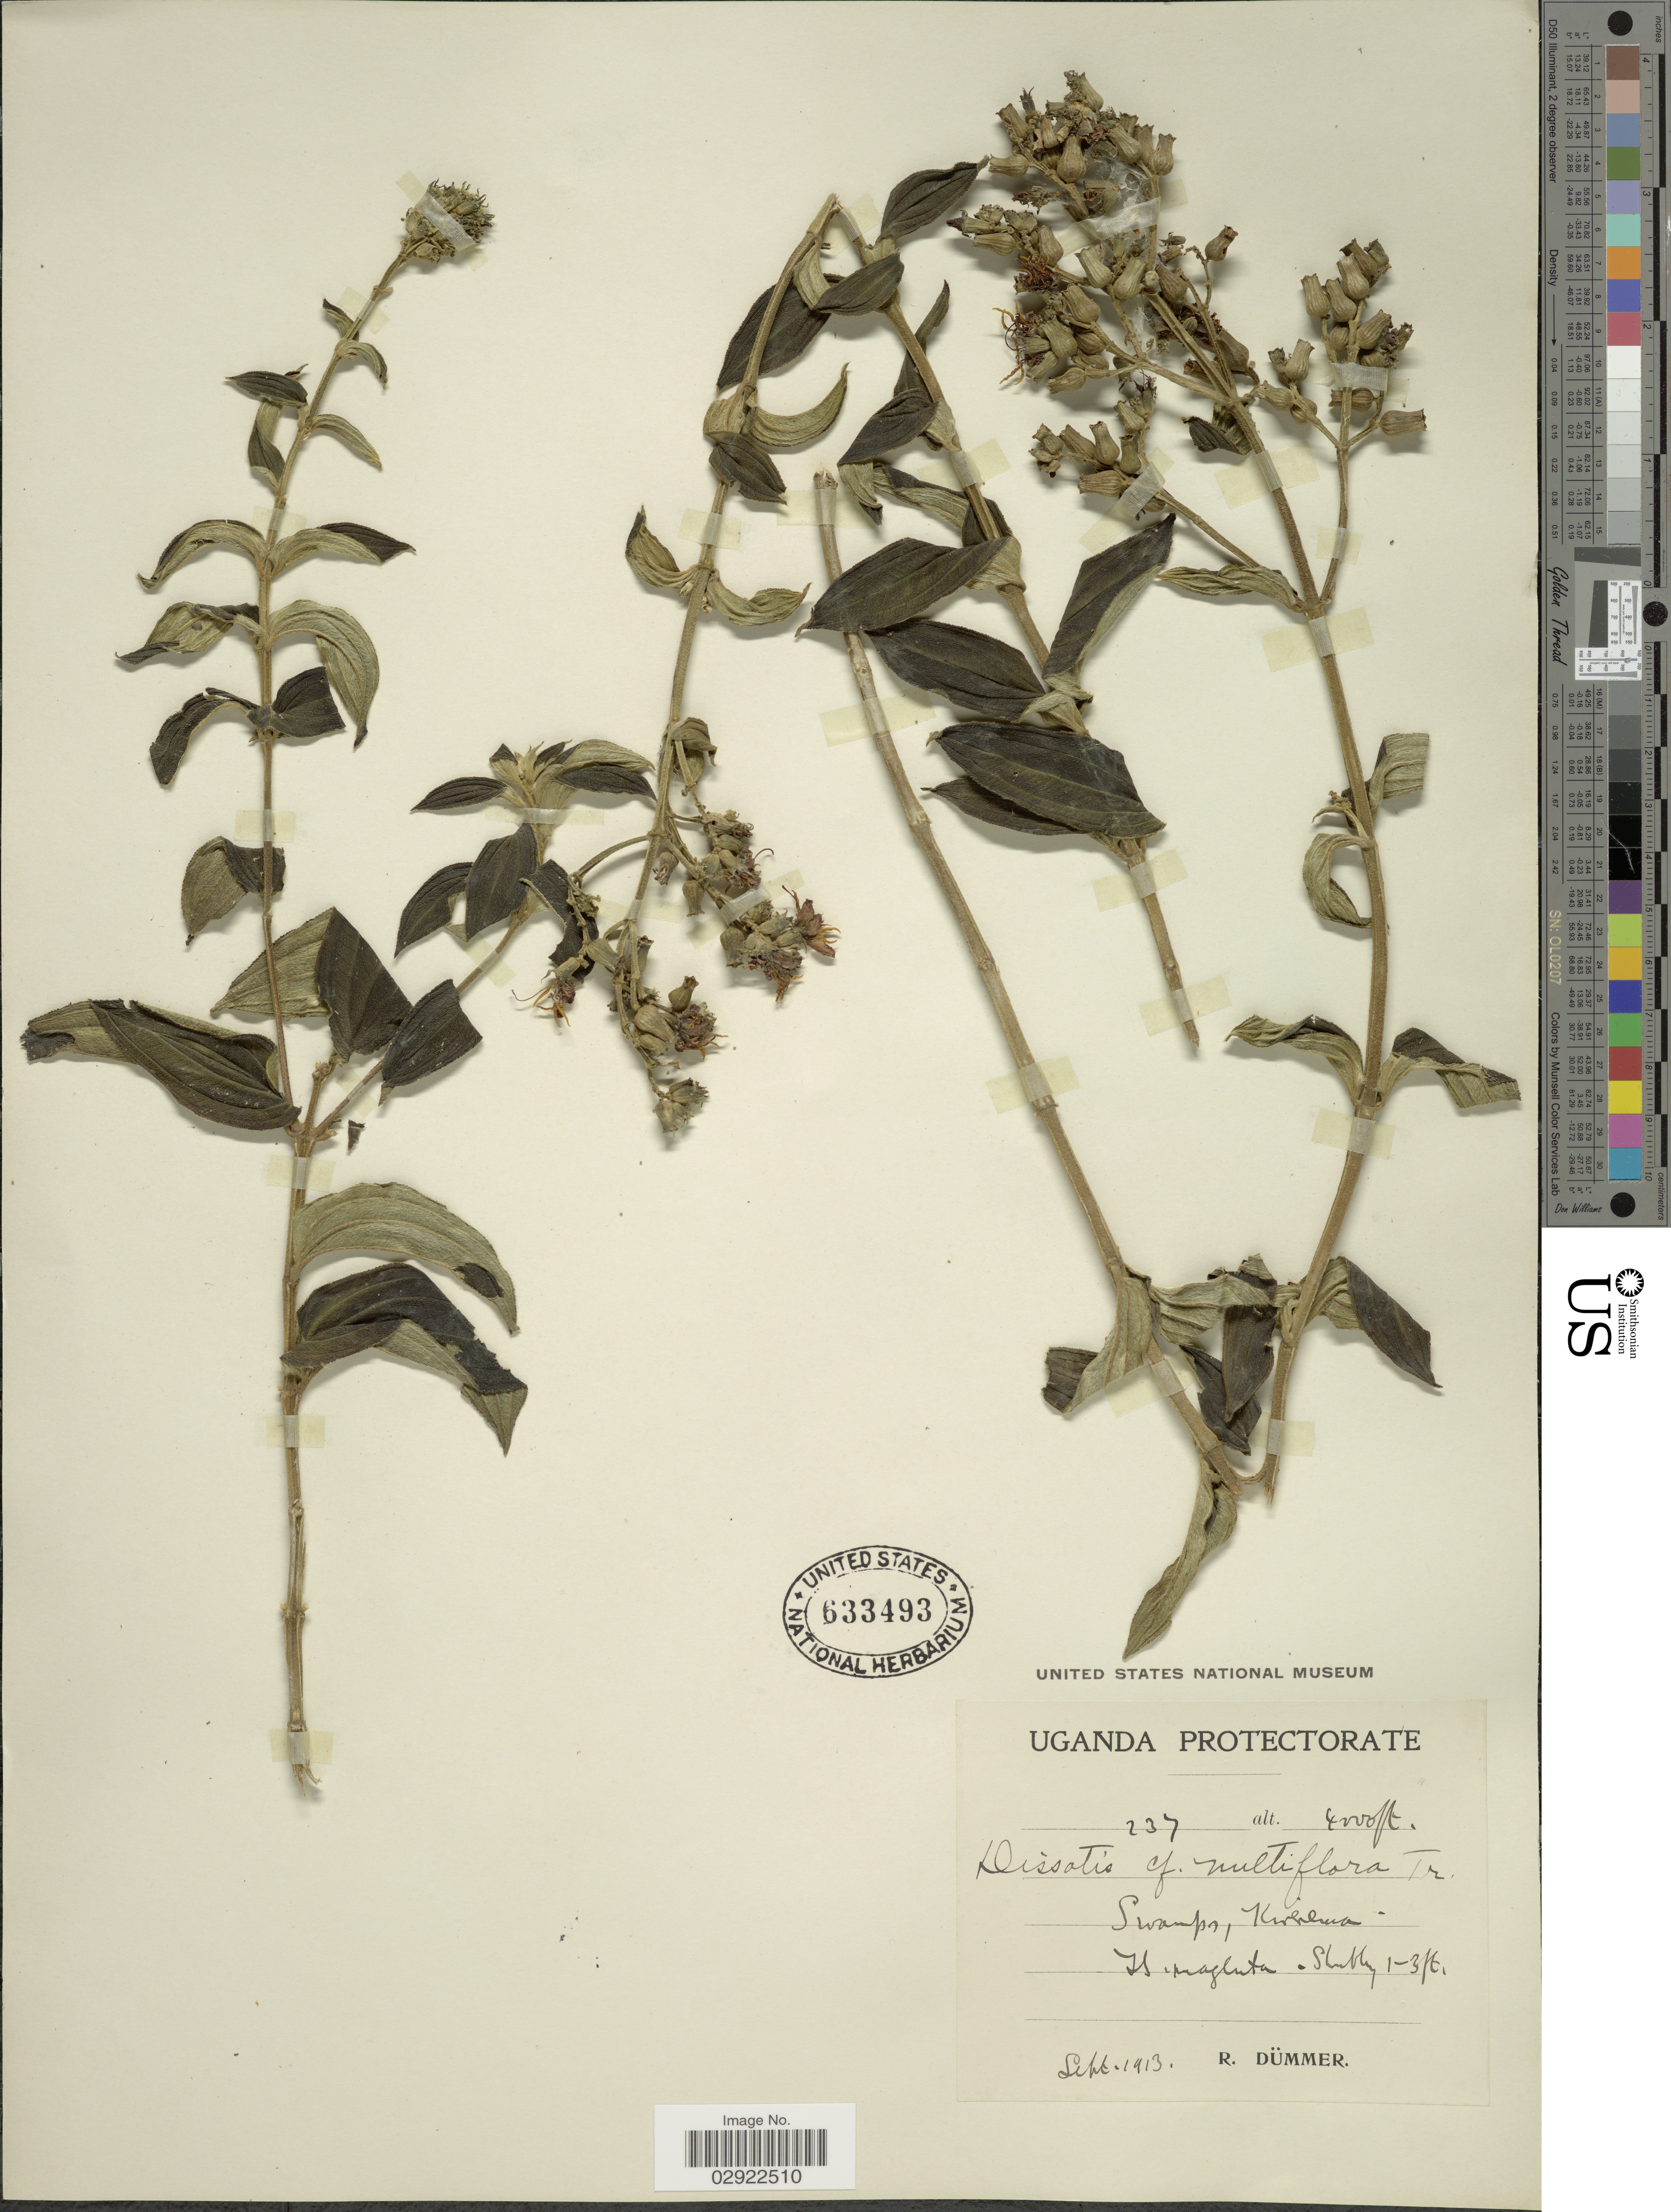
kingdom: Plantae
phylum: Tracheophyta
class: Magnoliopsida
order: Myrtales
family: Melastomataceae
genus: Dupineta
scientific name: Dupineta multiflora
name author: Raf.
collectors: R. A. Dümmer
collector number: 237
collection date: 1913-09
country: Uganda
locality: Kirerema.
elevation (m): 1219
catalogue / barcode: US 633493